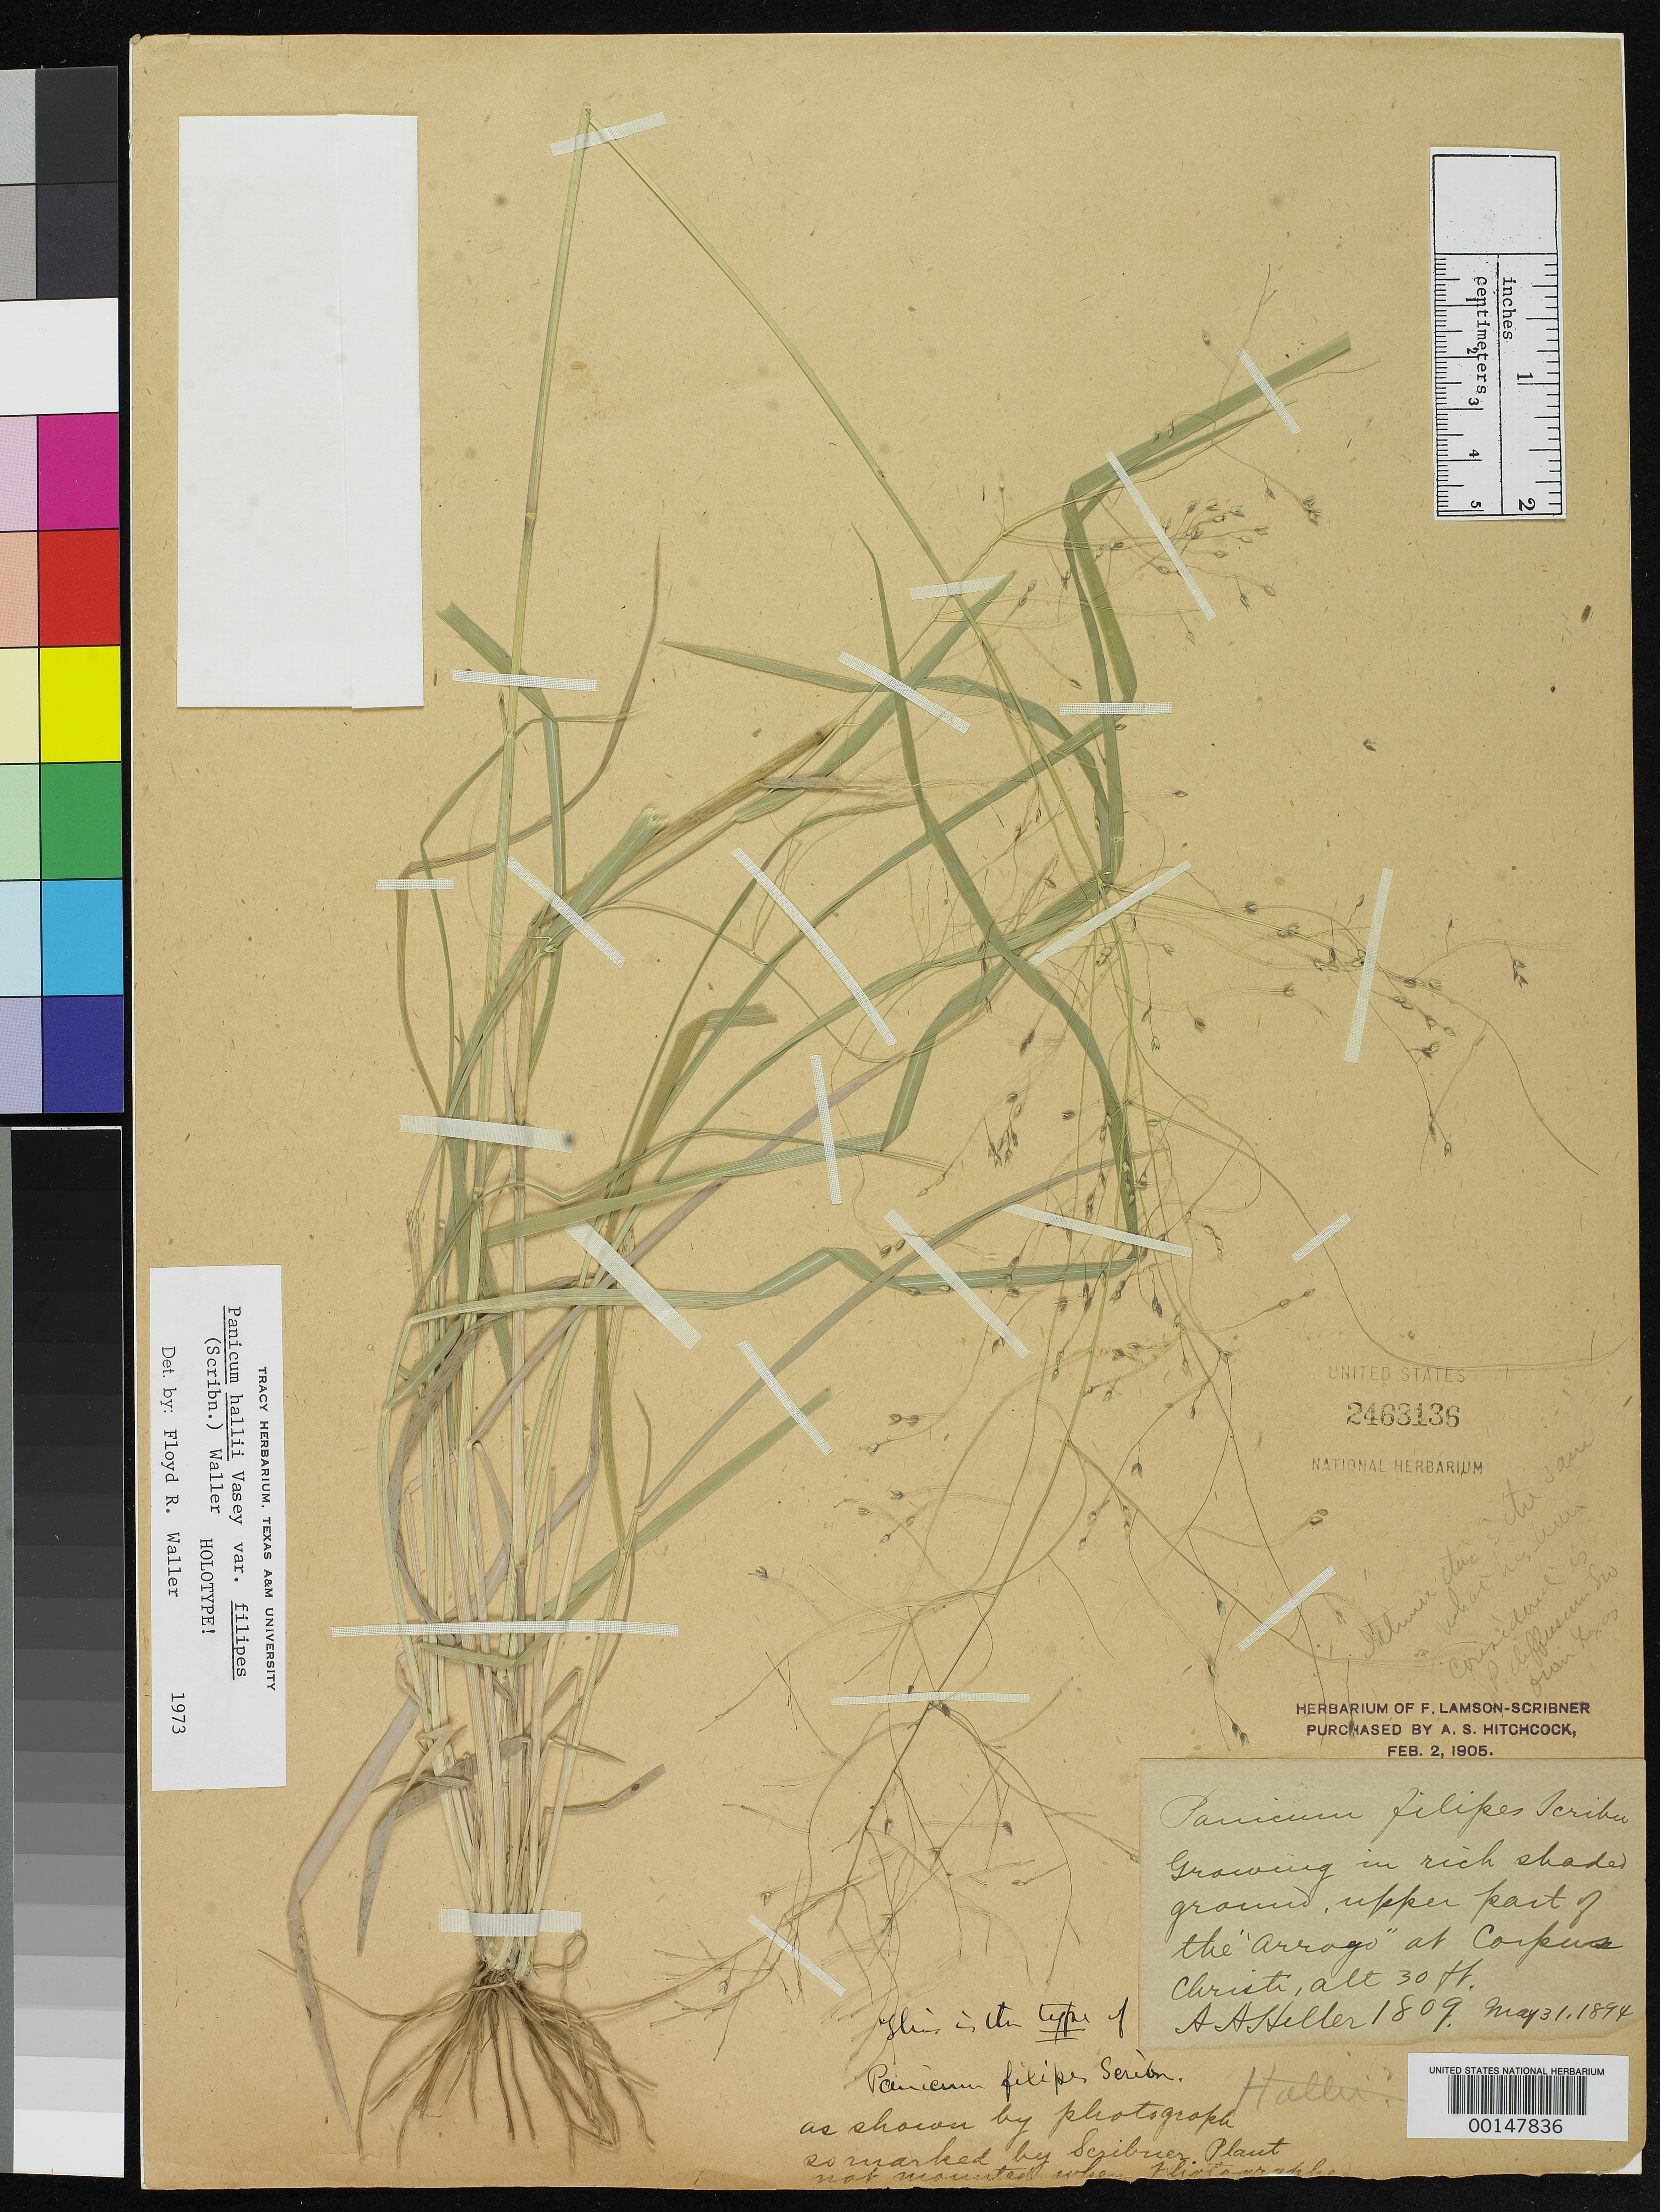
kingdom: Plantae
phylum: Tracheophyta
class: Liliopsida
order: Poales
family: Poaceae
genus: Panicum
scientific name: Panicum filipes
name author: Scribn. in A. Heller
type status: Holotype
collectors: A. A. Heller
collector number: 1809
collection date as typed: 31 May 1884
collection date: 1884-05-31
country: United States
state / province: Texas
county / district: Nueces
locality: Corpus Christi; alt. 30 Ft.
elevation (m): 9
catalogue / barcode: US 2463136